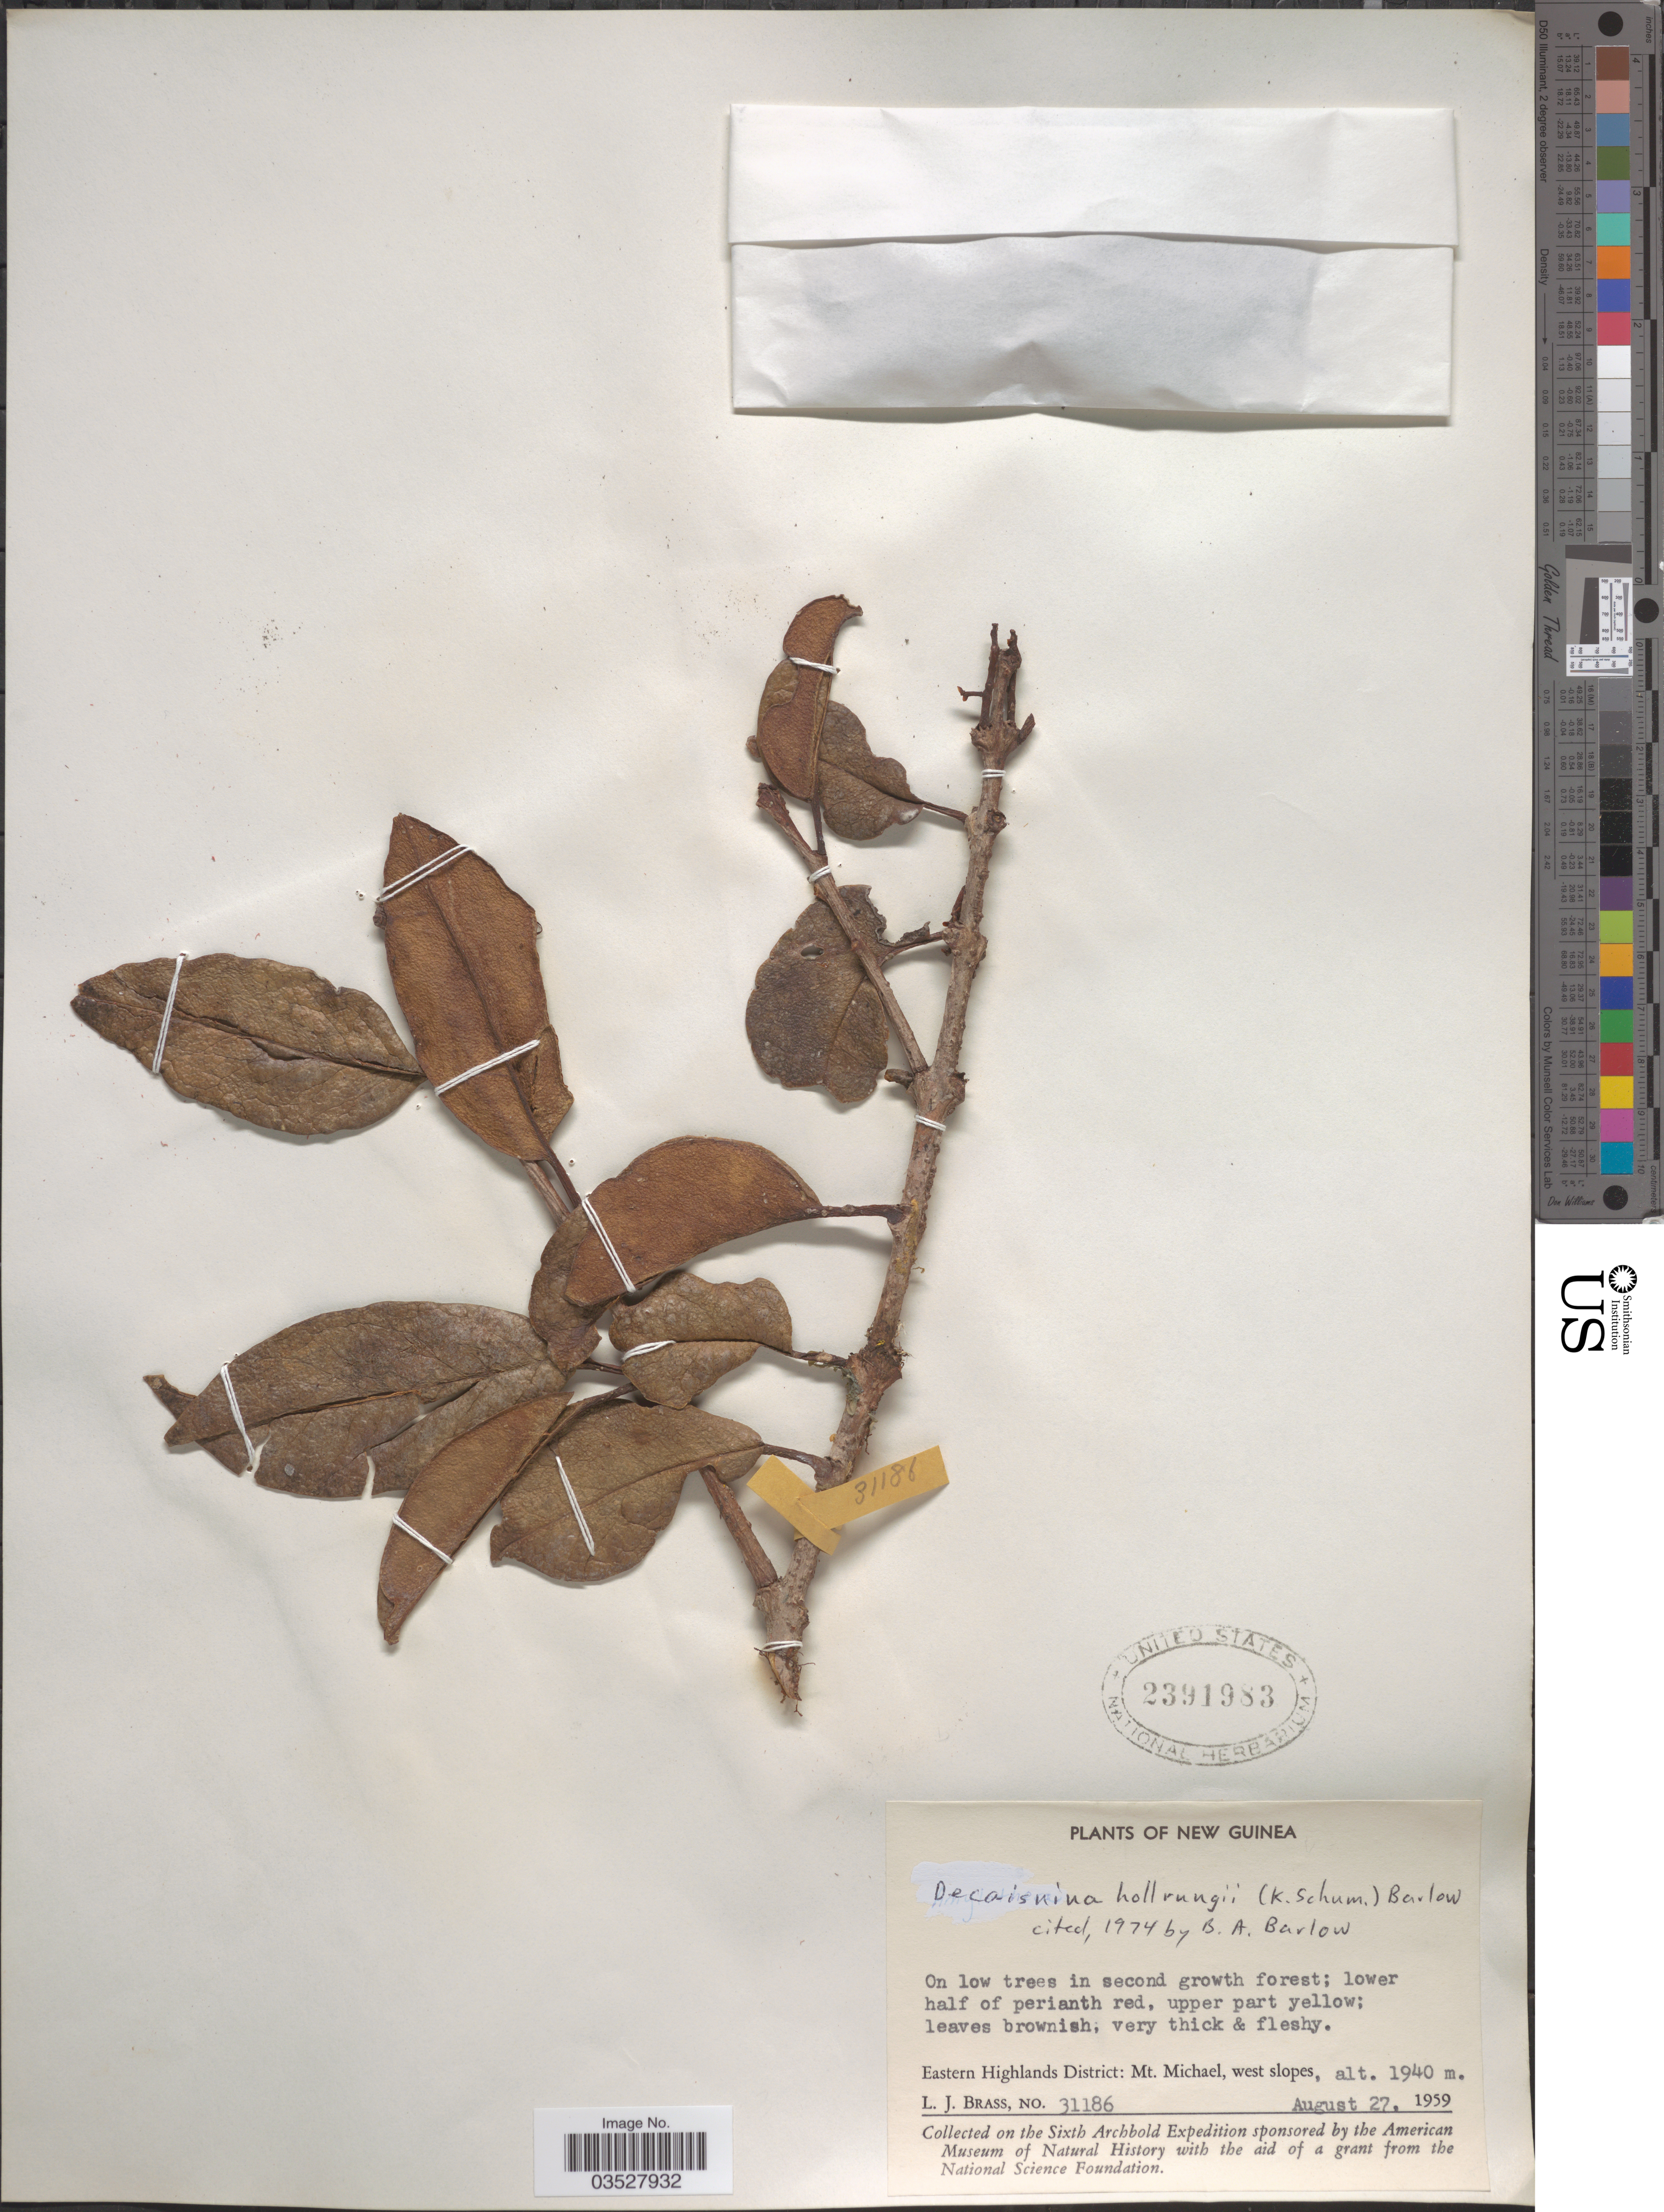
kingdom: Plantae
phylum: Tracheophyta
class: Magnoliopsida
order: Santalales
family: Loranthaceae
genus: Decaisnina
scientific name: Decaisnina hollrungii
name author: (K. Schum.) Barlow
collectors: L. J. Brass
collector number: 31186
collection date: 1959-08-27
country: Papua New Guinea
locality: New Guinea. Eastern Highlands District: Mt. Michael, west slopes.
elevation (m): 1940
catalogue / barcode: US 2391983